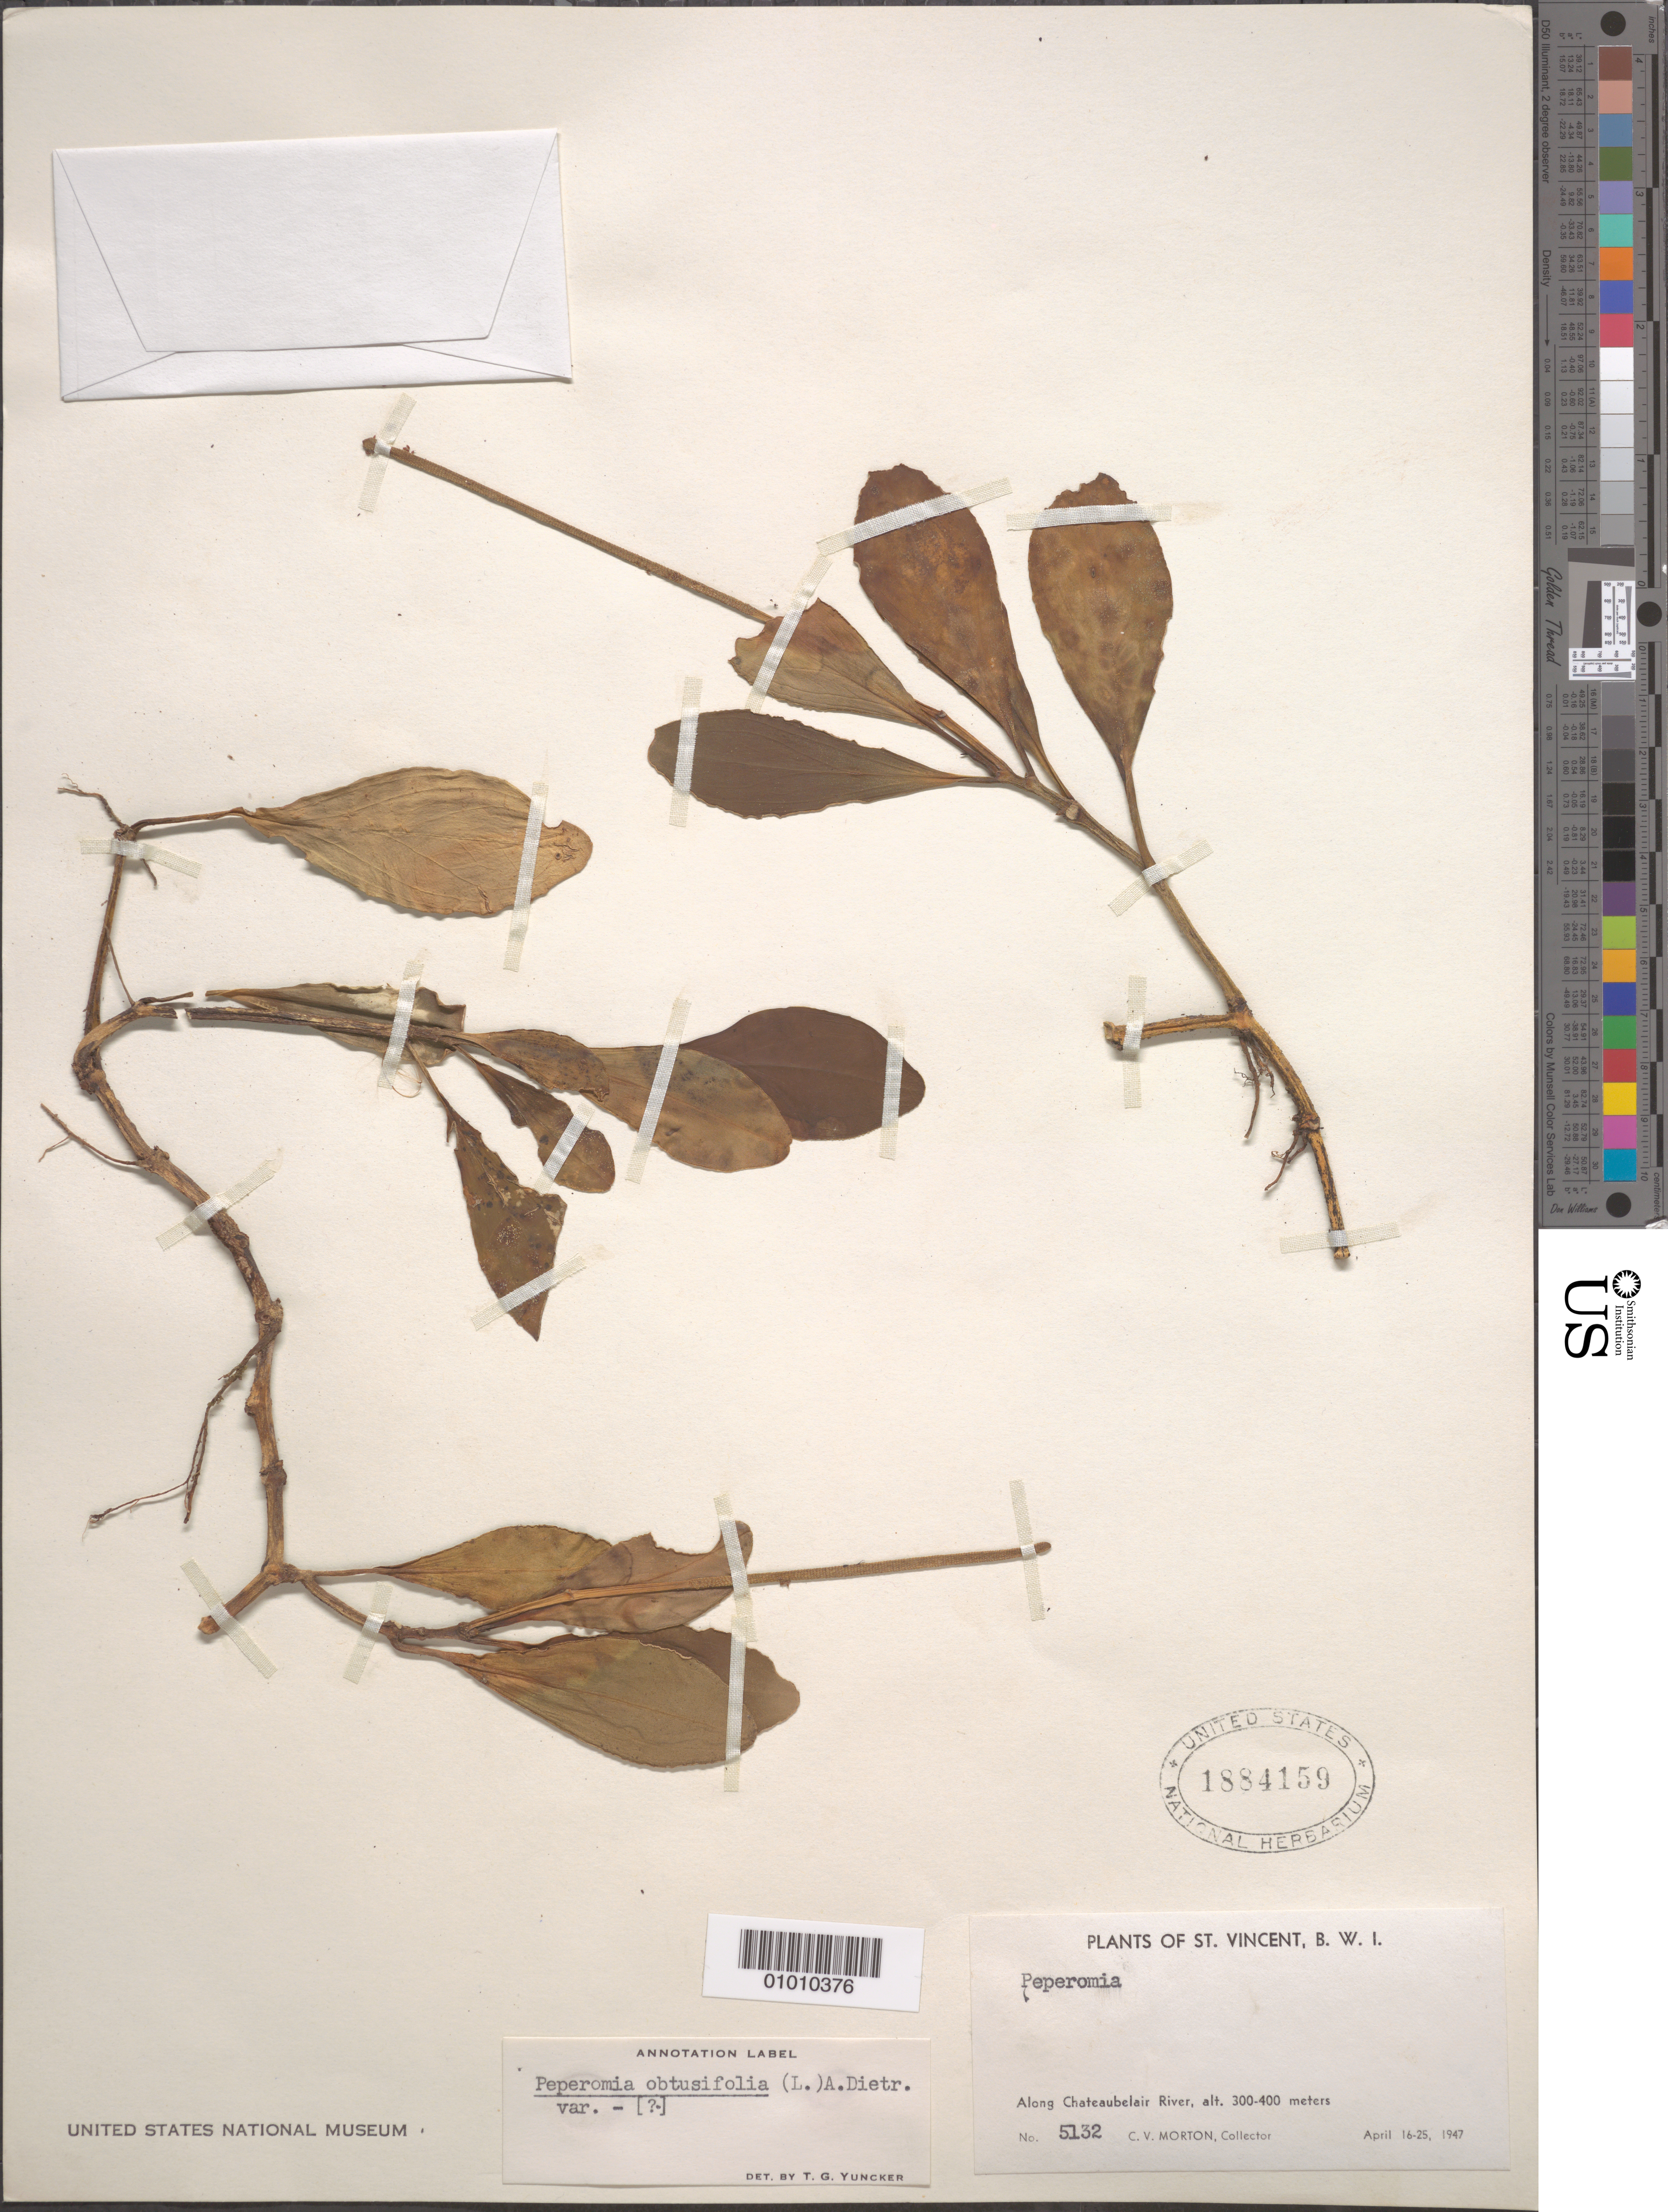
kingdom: Plantae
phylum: Tracheophyta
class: Magnoliopsida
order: Piperales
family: Piperaceae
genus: Peperomia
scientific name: Peperomia obtusifolia var. obtusifolia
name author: (L.) A. Dietr.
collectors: C. V. Morton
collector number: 5132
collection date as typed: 16 Apr 1947 to 25 Apr 1947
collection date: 1947-04-16/1947-04-25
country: St. Vincent - Grenadines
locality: Along Chateaubelair River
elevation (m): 300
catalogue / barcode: US 1884159